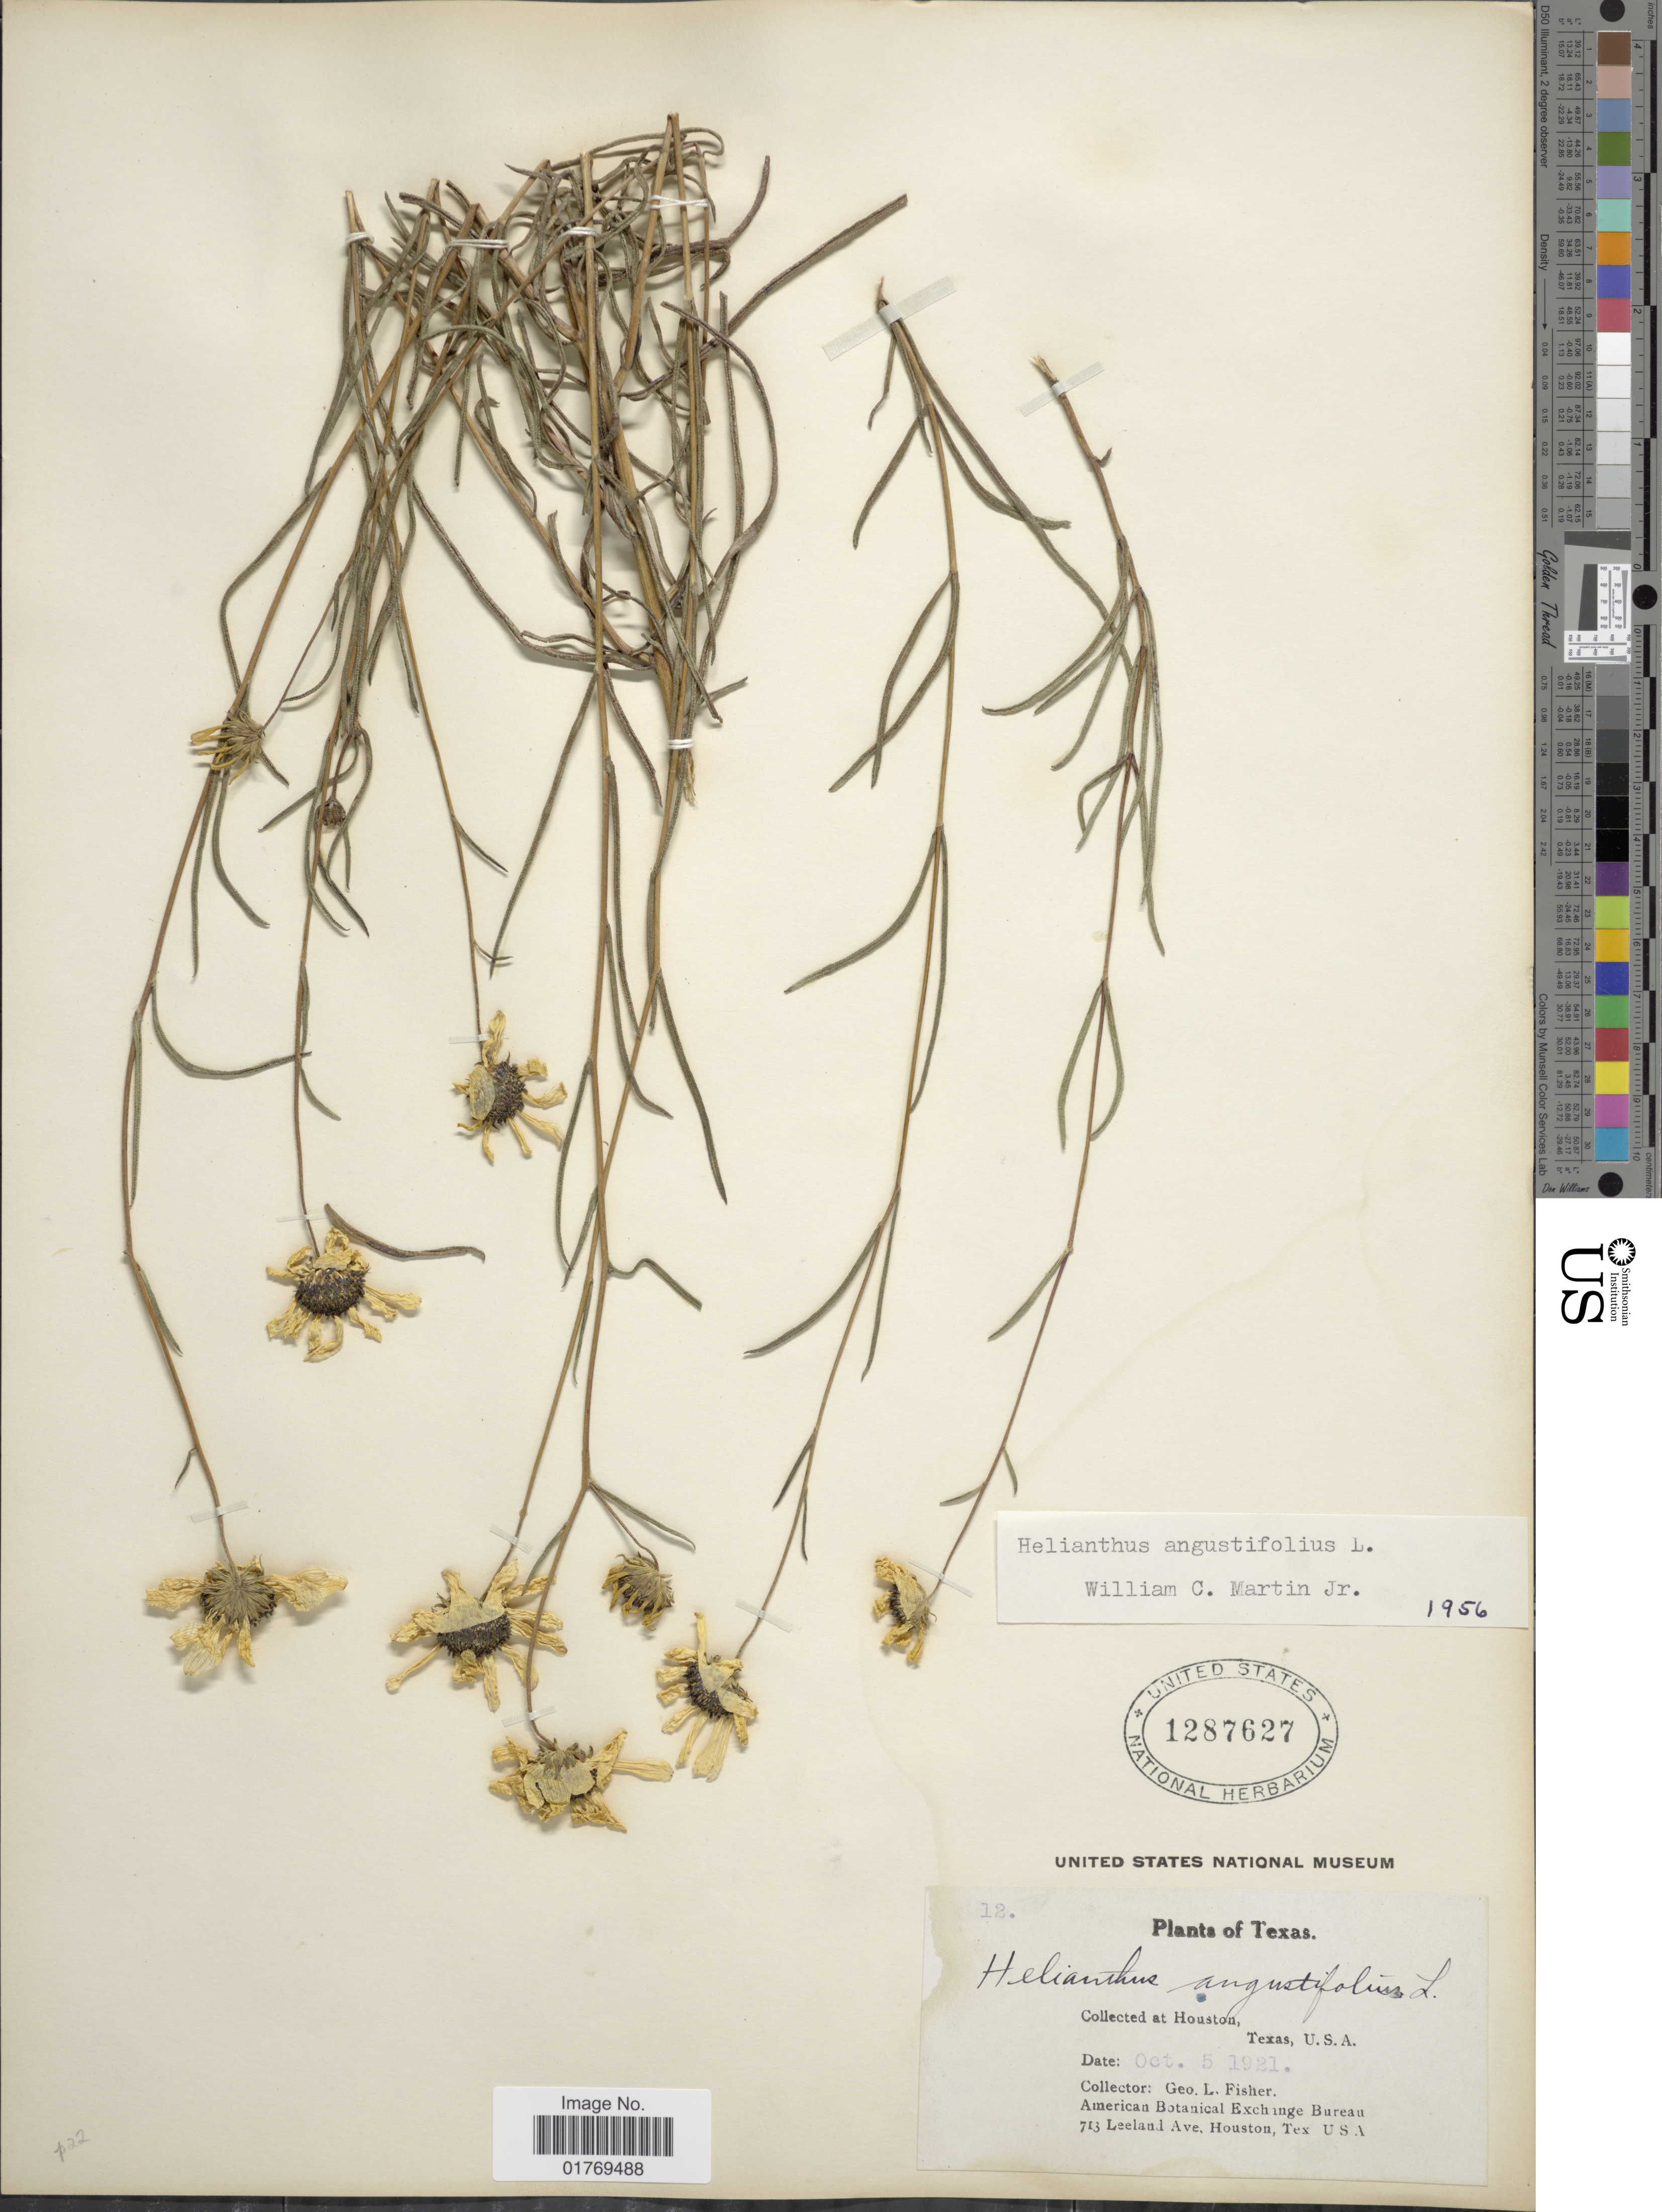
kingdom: Plantae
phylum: Tracheophyta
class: Magnoliopsida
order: Asterales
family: Asteraceae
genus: Helianthus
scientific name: Helianthus angustifolius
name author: L.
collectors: G. L. Fisher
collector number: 12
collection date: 1921-10-05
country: United States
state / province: Texas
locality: Houston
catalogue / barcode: US 1287627